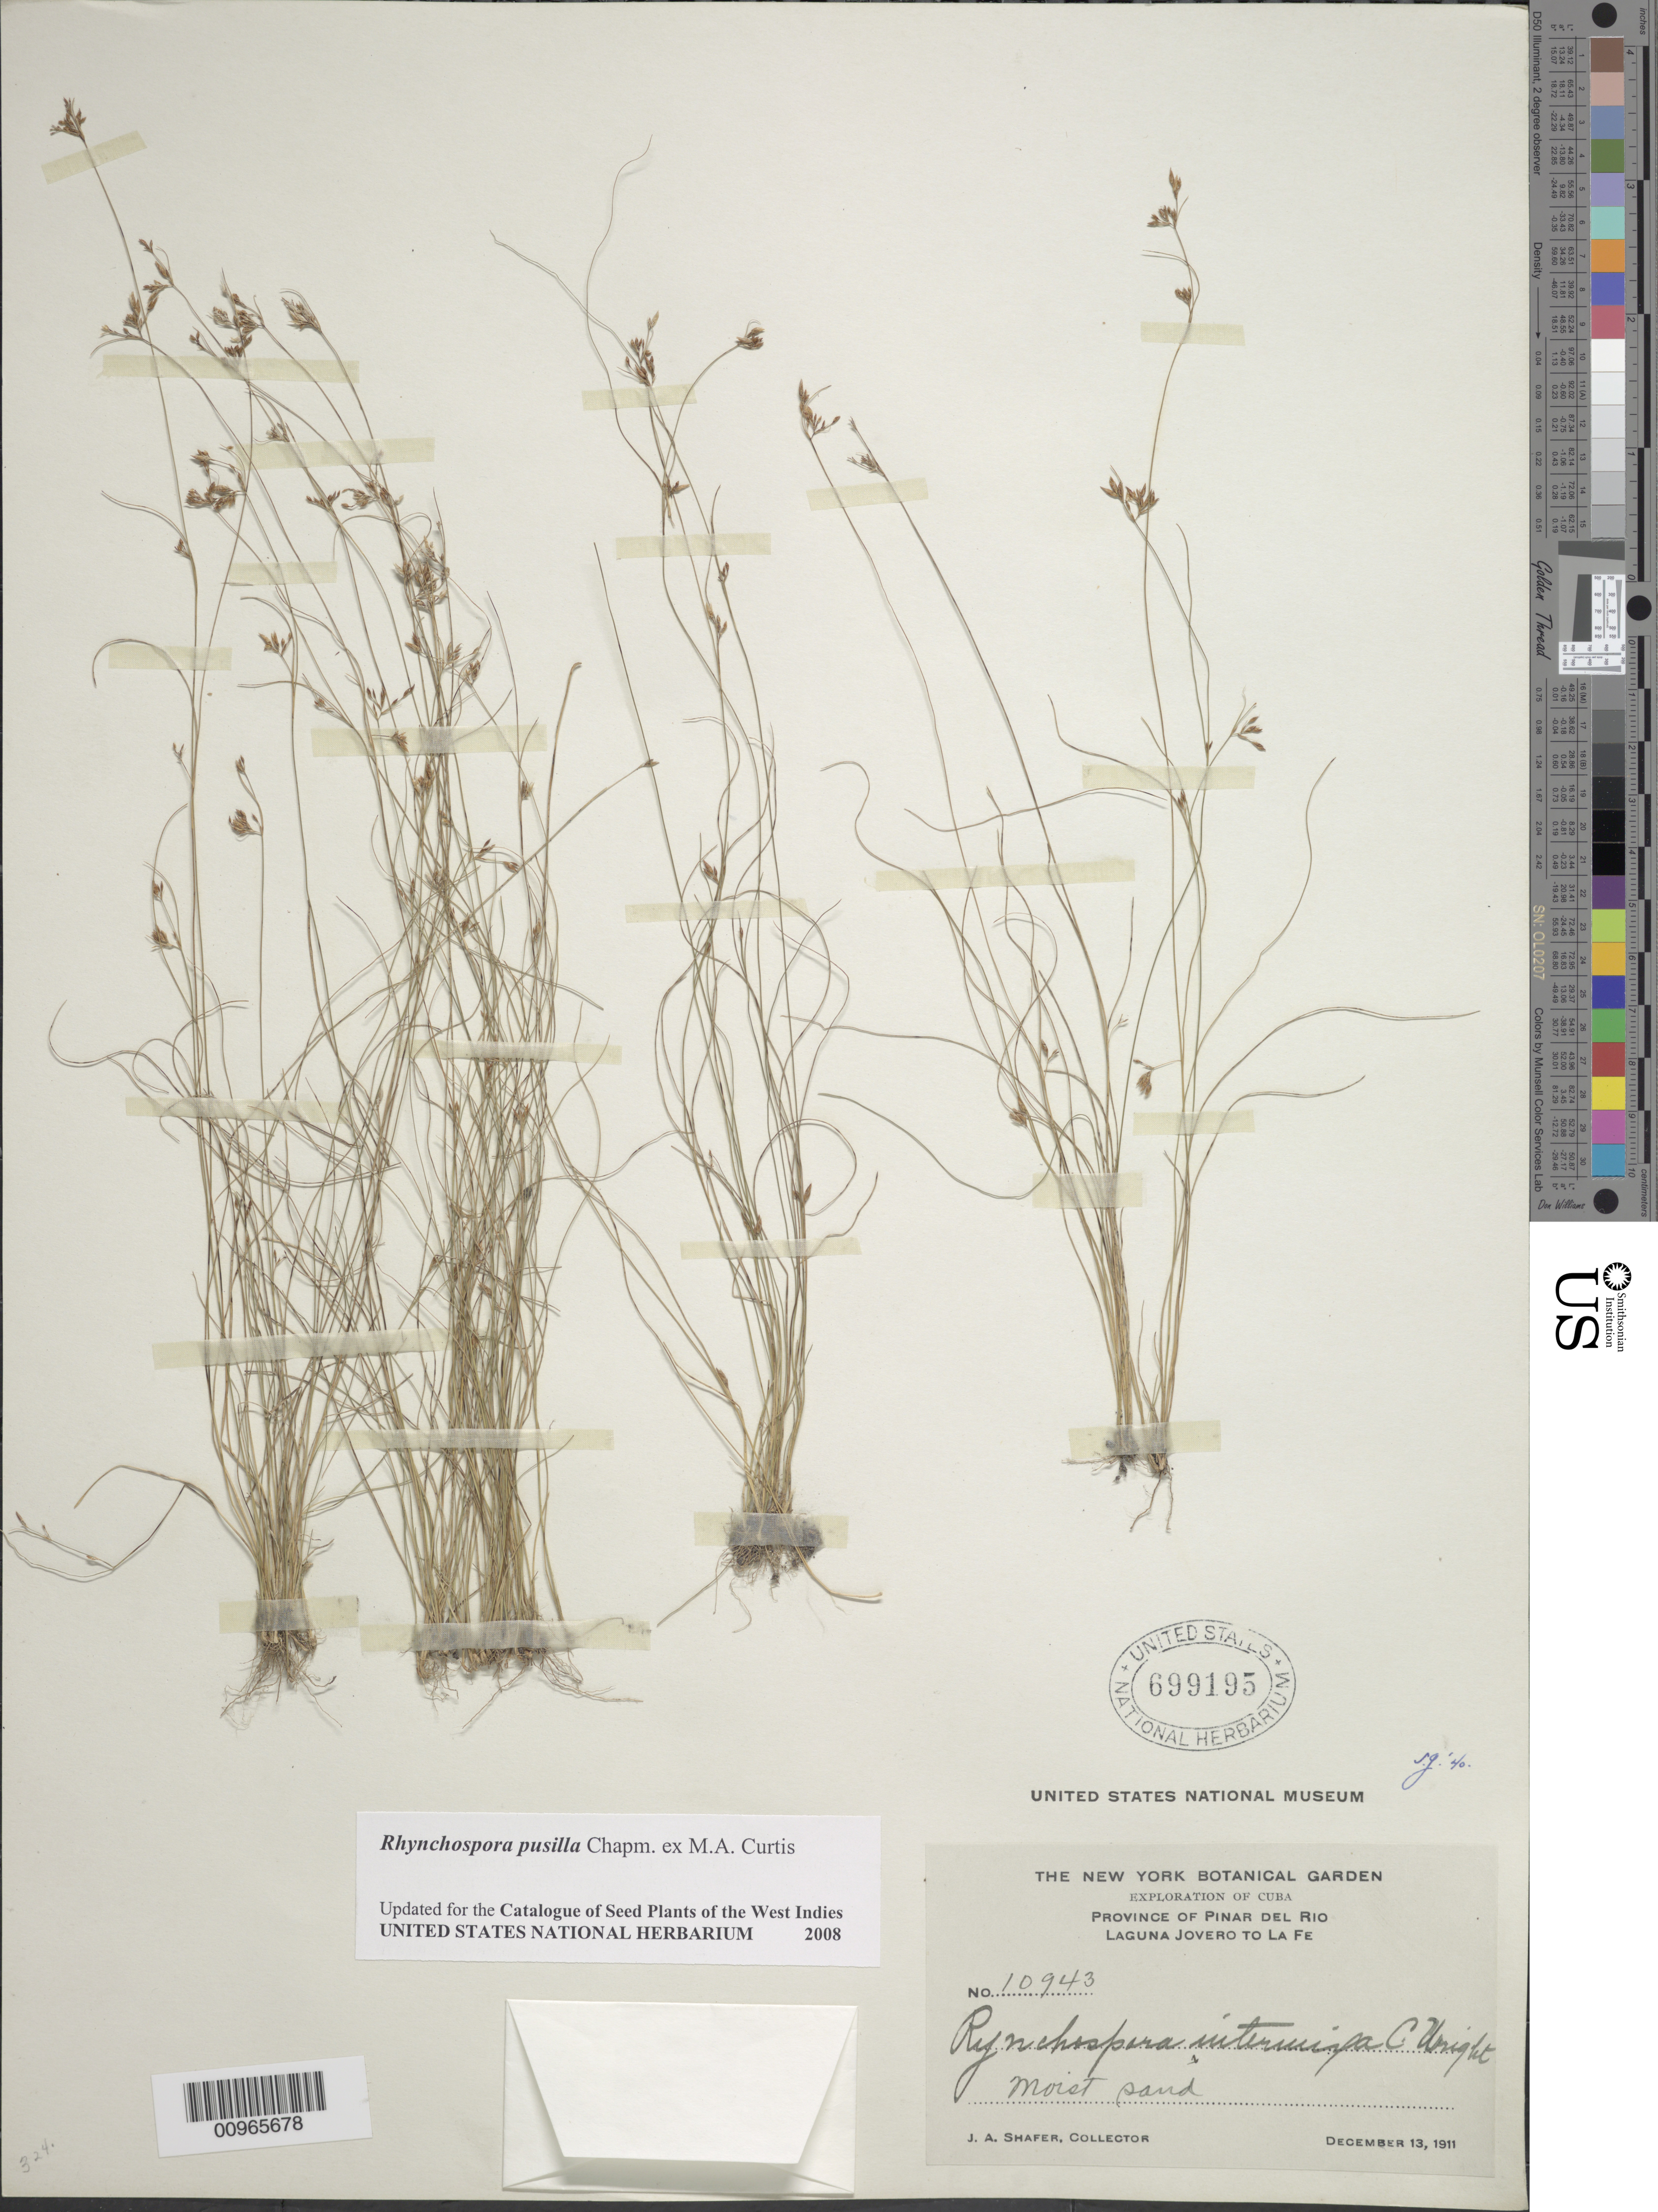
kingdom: Plantae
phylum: Tracheophyta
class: Liliopsida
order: Poales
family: Cyperaceae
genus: Rhynchospora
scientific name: Rhynchospora intermixta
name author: C. Wright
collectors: J. A. Shafer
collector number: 10943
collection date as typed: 13 Dec 1911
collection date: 1911-12-13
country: Cuba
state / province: Pinar del Rio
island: Cuba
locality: Laguna Jovero to La Fe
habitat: Moist sand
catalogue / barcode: US 699195